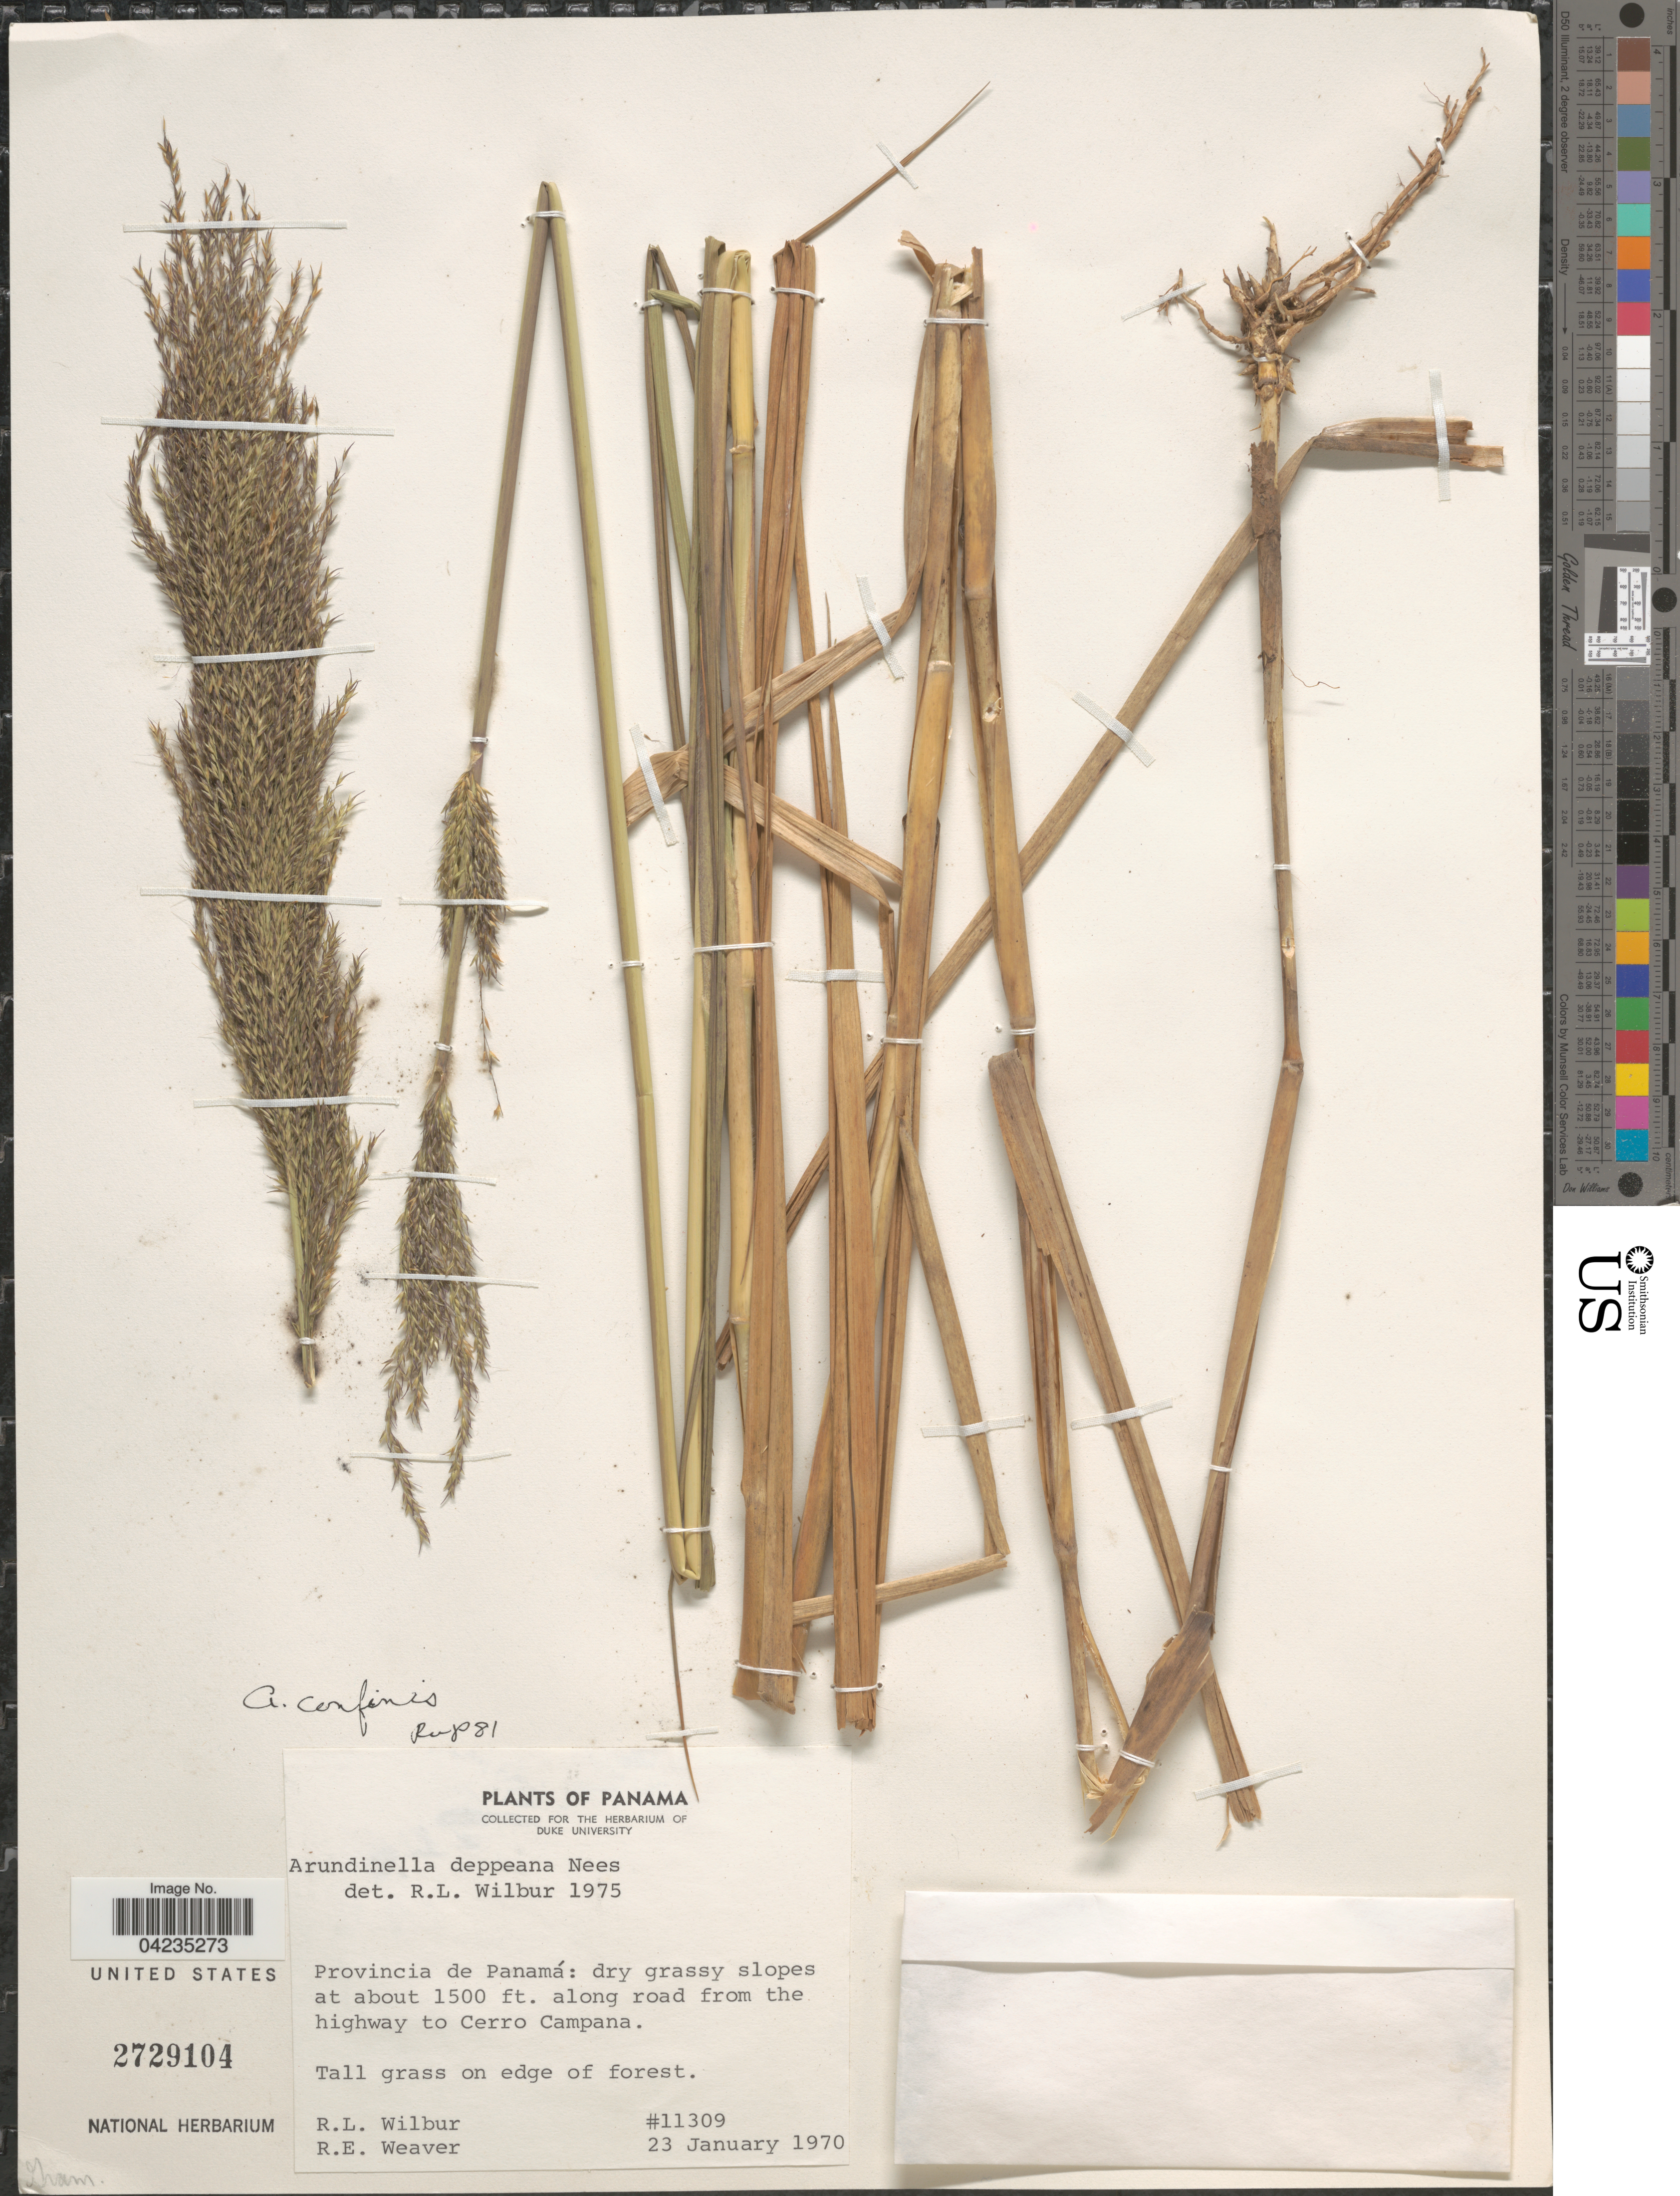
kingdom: Plantae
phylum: Tracheophyta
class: Liliopsida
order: Poales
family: Poaceae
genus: Arundinella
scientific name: Arundinella hispida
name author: (Humb. & Bonpl. ex Willd.) Kuntze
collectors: R. L. Wilbur & R. E. Weaver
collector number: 11309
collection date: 1970-01-23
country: Panama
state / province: Panamá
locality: Dry grassy slopes along road from the highway to Cerro Campana.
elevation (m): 457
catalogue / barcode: US 2729104